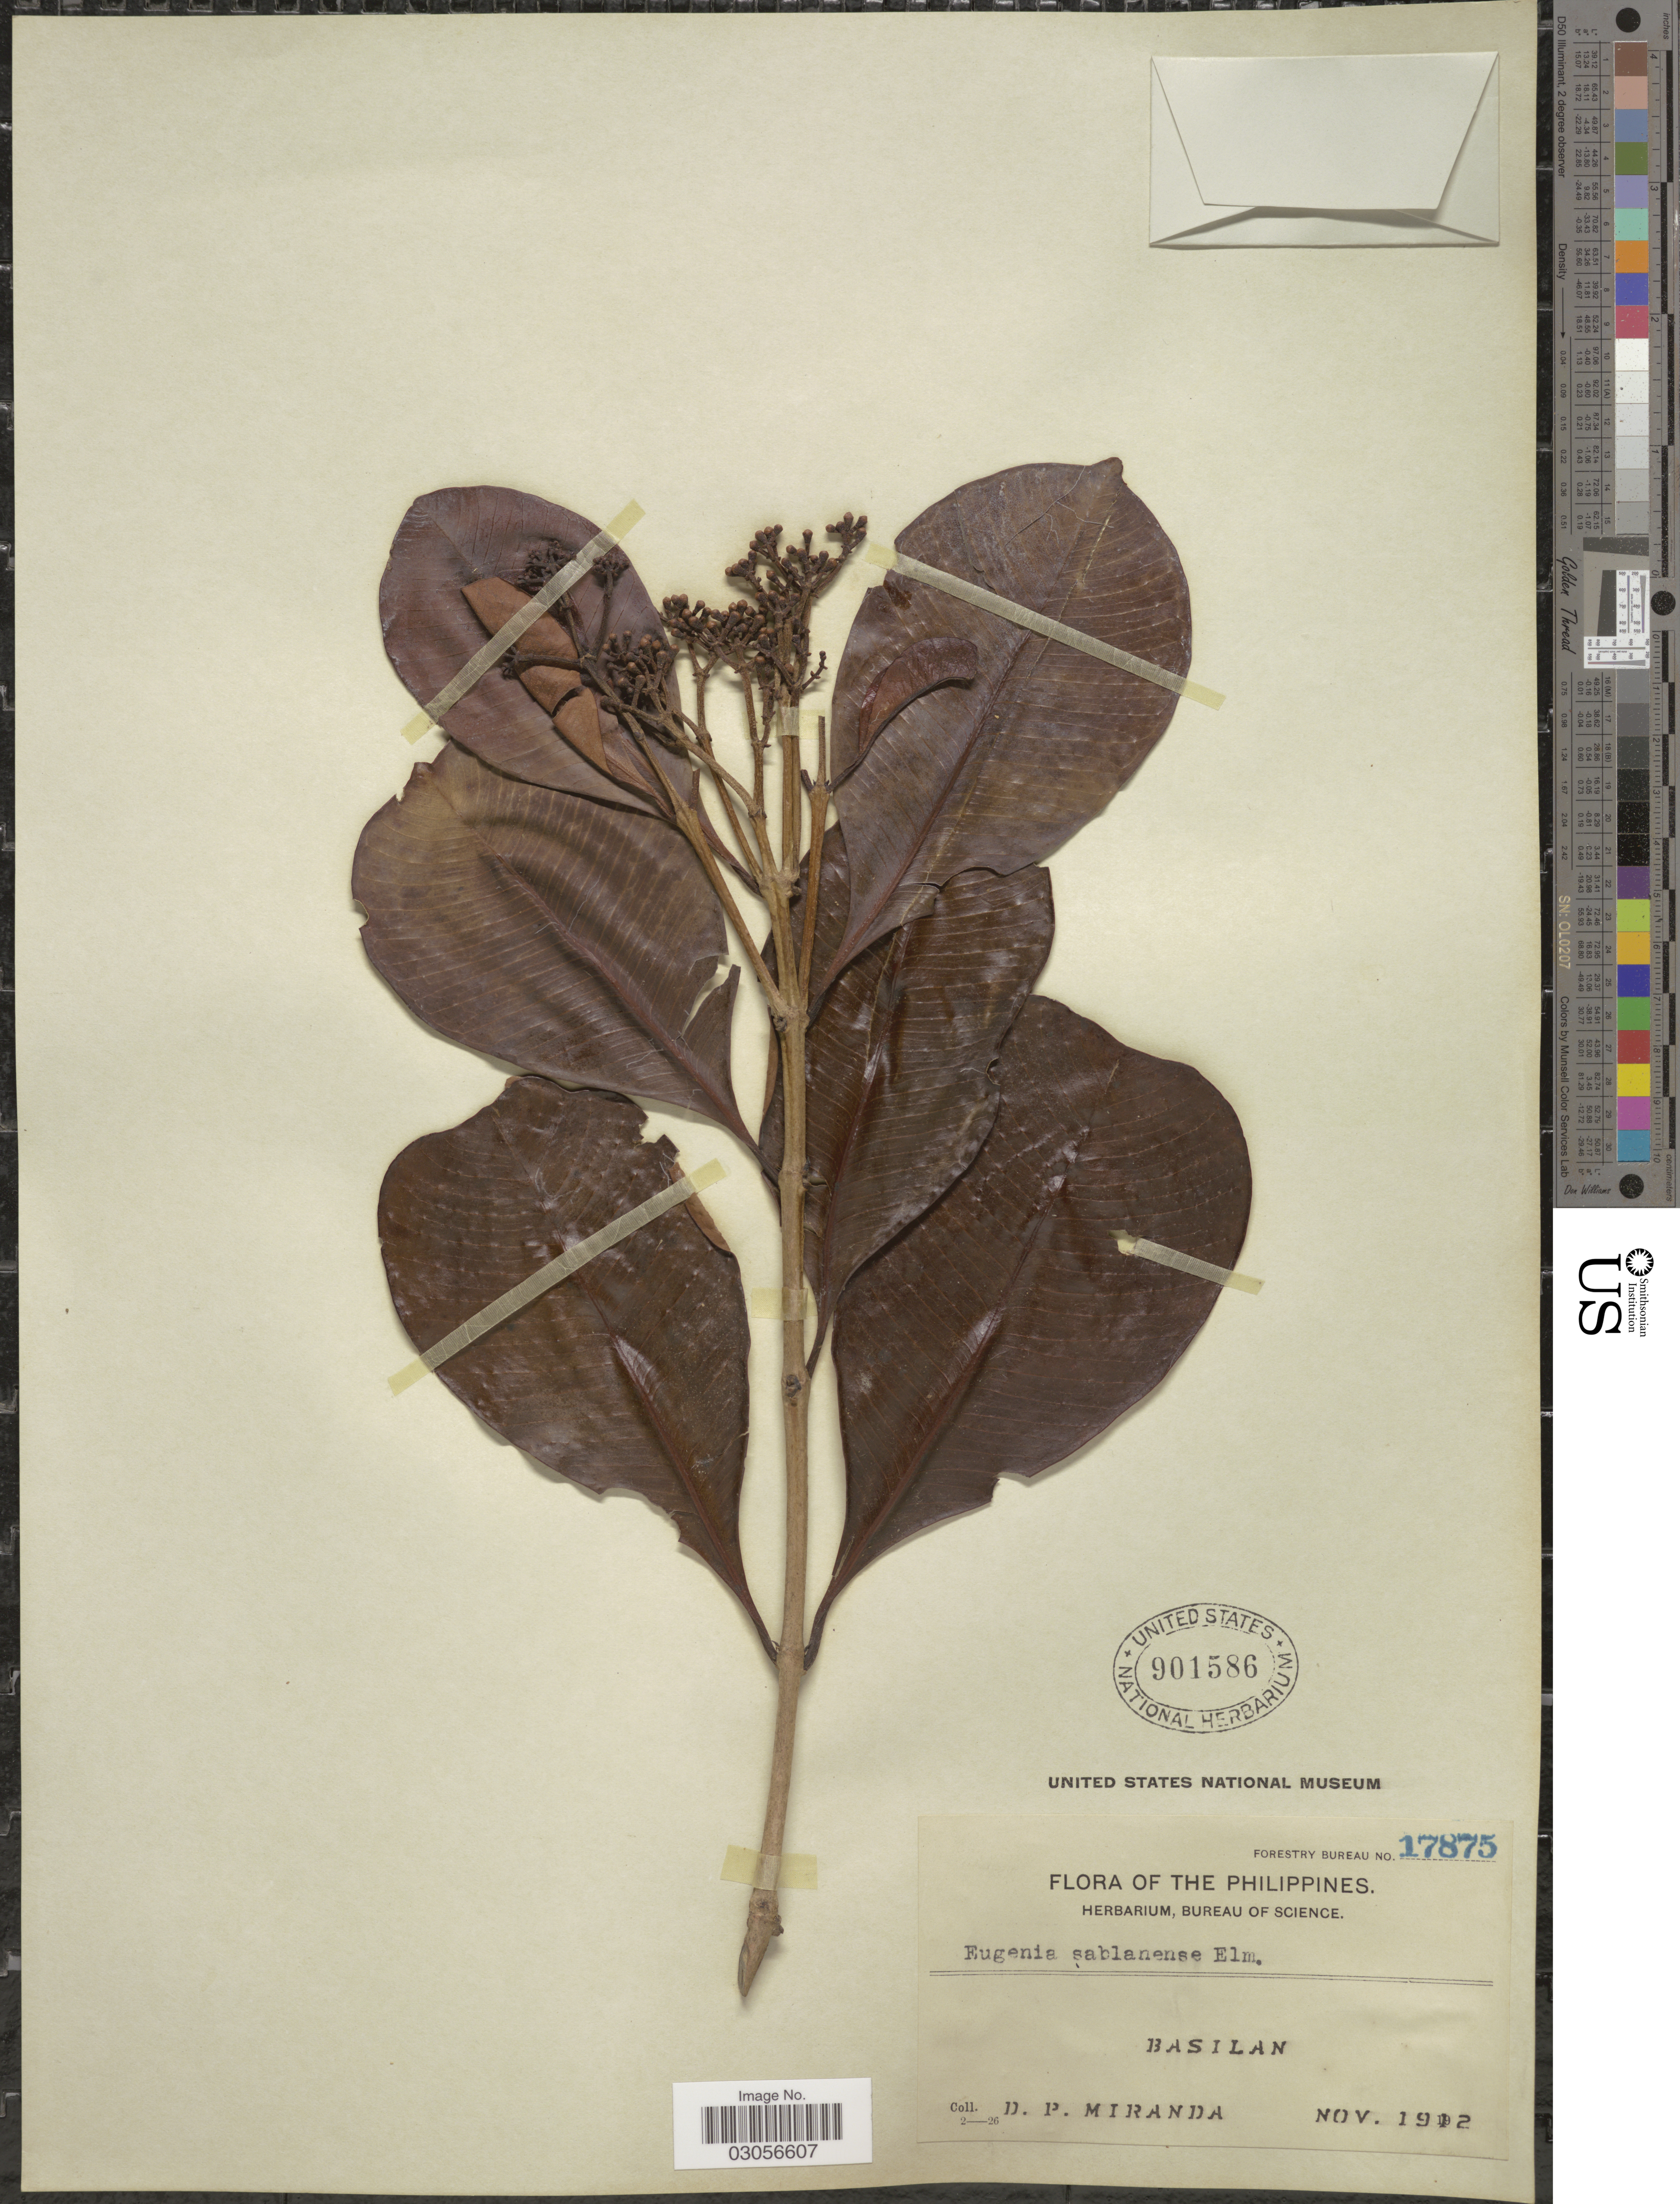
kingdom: Plantae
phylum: Tracheophyta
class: Magnoliopsida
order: Myrtales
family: Myrtaceae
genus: Syzygium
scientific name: Syzygium fastigiatum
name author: (Blume) Merr. & L.M. Perry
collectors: D. P. Miranda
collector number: Forestry Bureau 17875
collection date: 1912-11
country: Philippines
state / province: Muslim Mindanao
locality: Basilan.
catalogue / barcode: US 901586